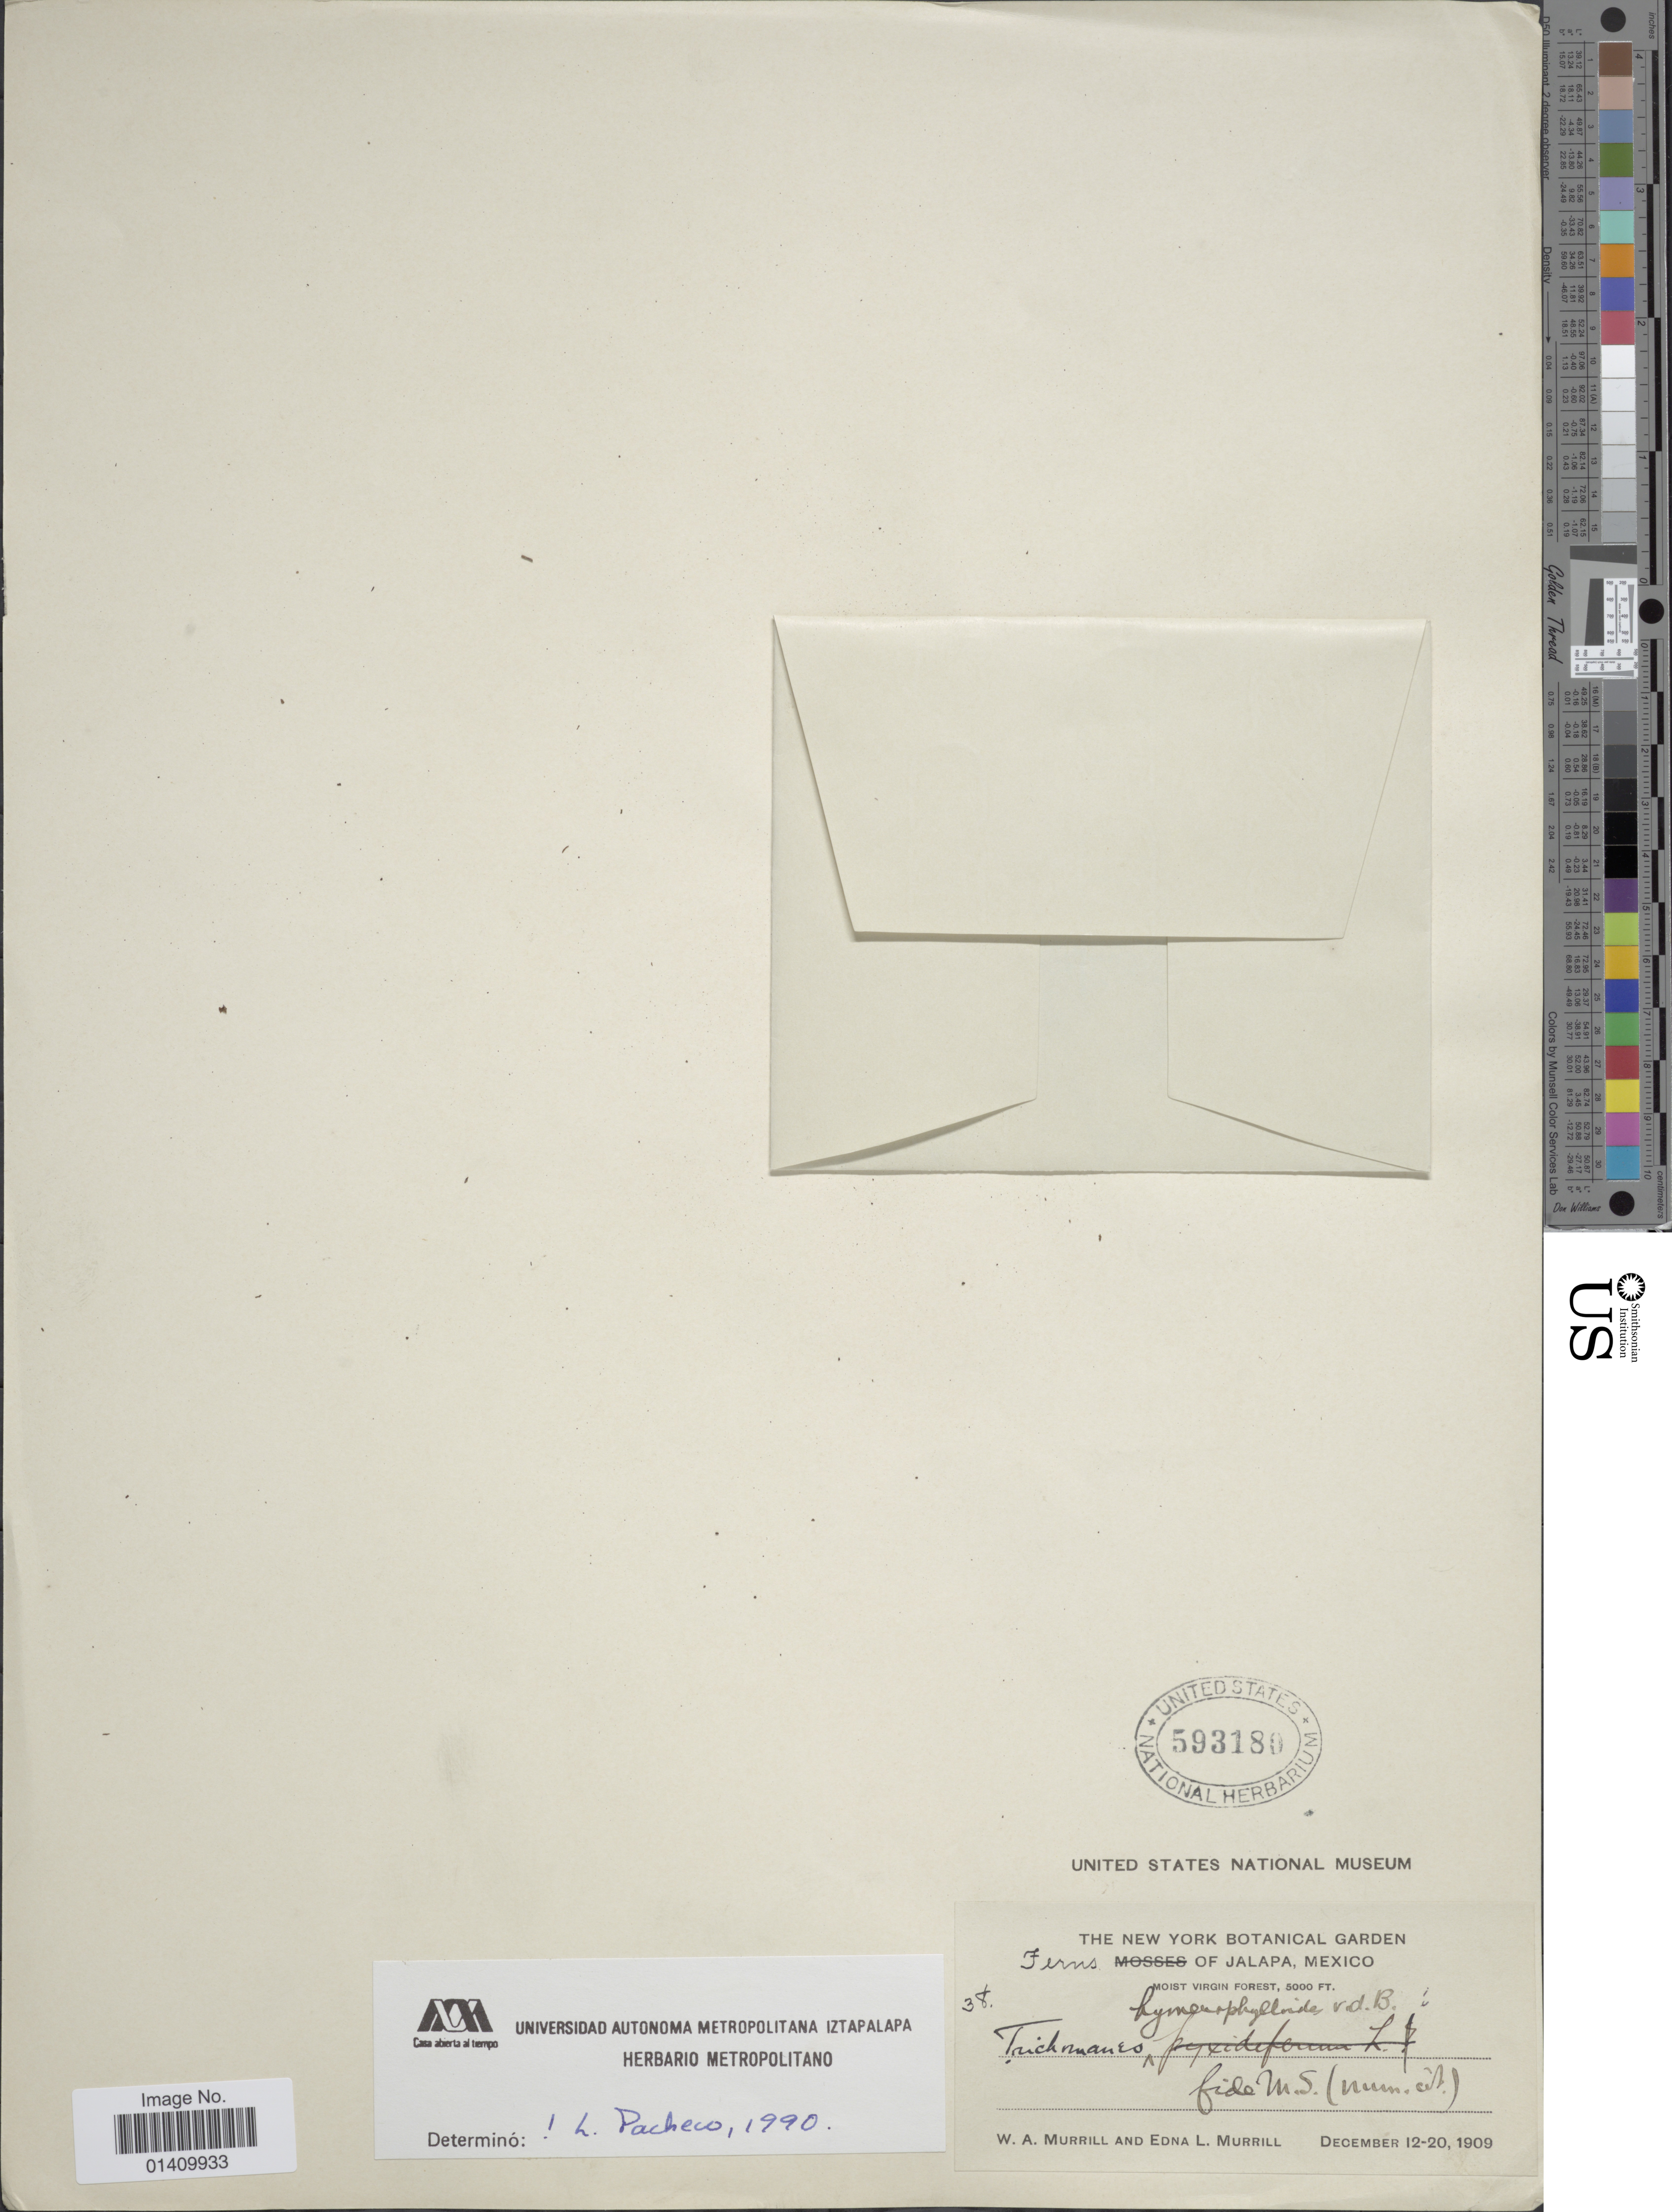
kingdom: Plantae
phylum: Tracheophyta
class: Polypodiopsida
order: Hymenophyllales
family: Hymenophyllaceae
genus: Polyphlebium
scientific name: Polyphlebium hymenophylloides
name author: (Bosch) Ebihara & Dubuisson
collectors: W. A. Murrill & E. Murrill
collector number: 38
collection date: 1909-12-12/1909-12-20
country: Mexico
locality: Ferns Jalapa, Mexico moist virgin forest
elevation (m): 1524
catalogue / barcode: US 593180